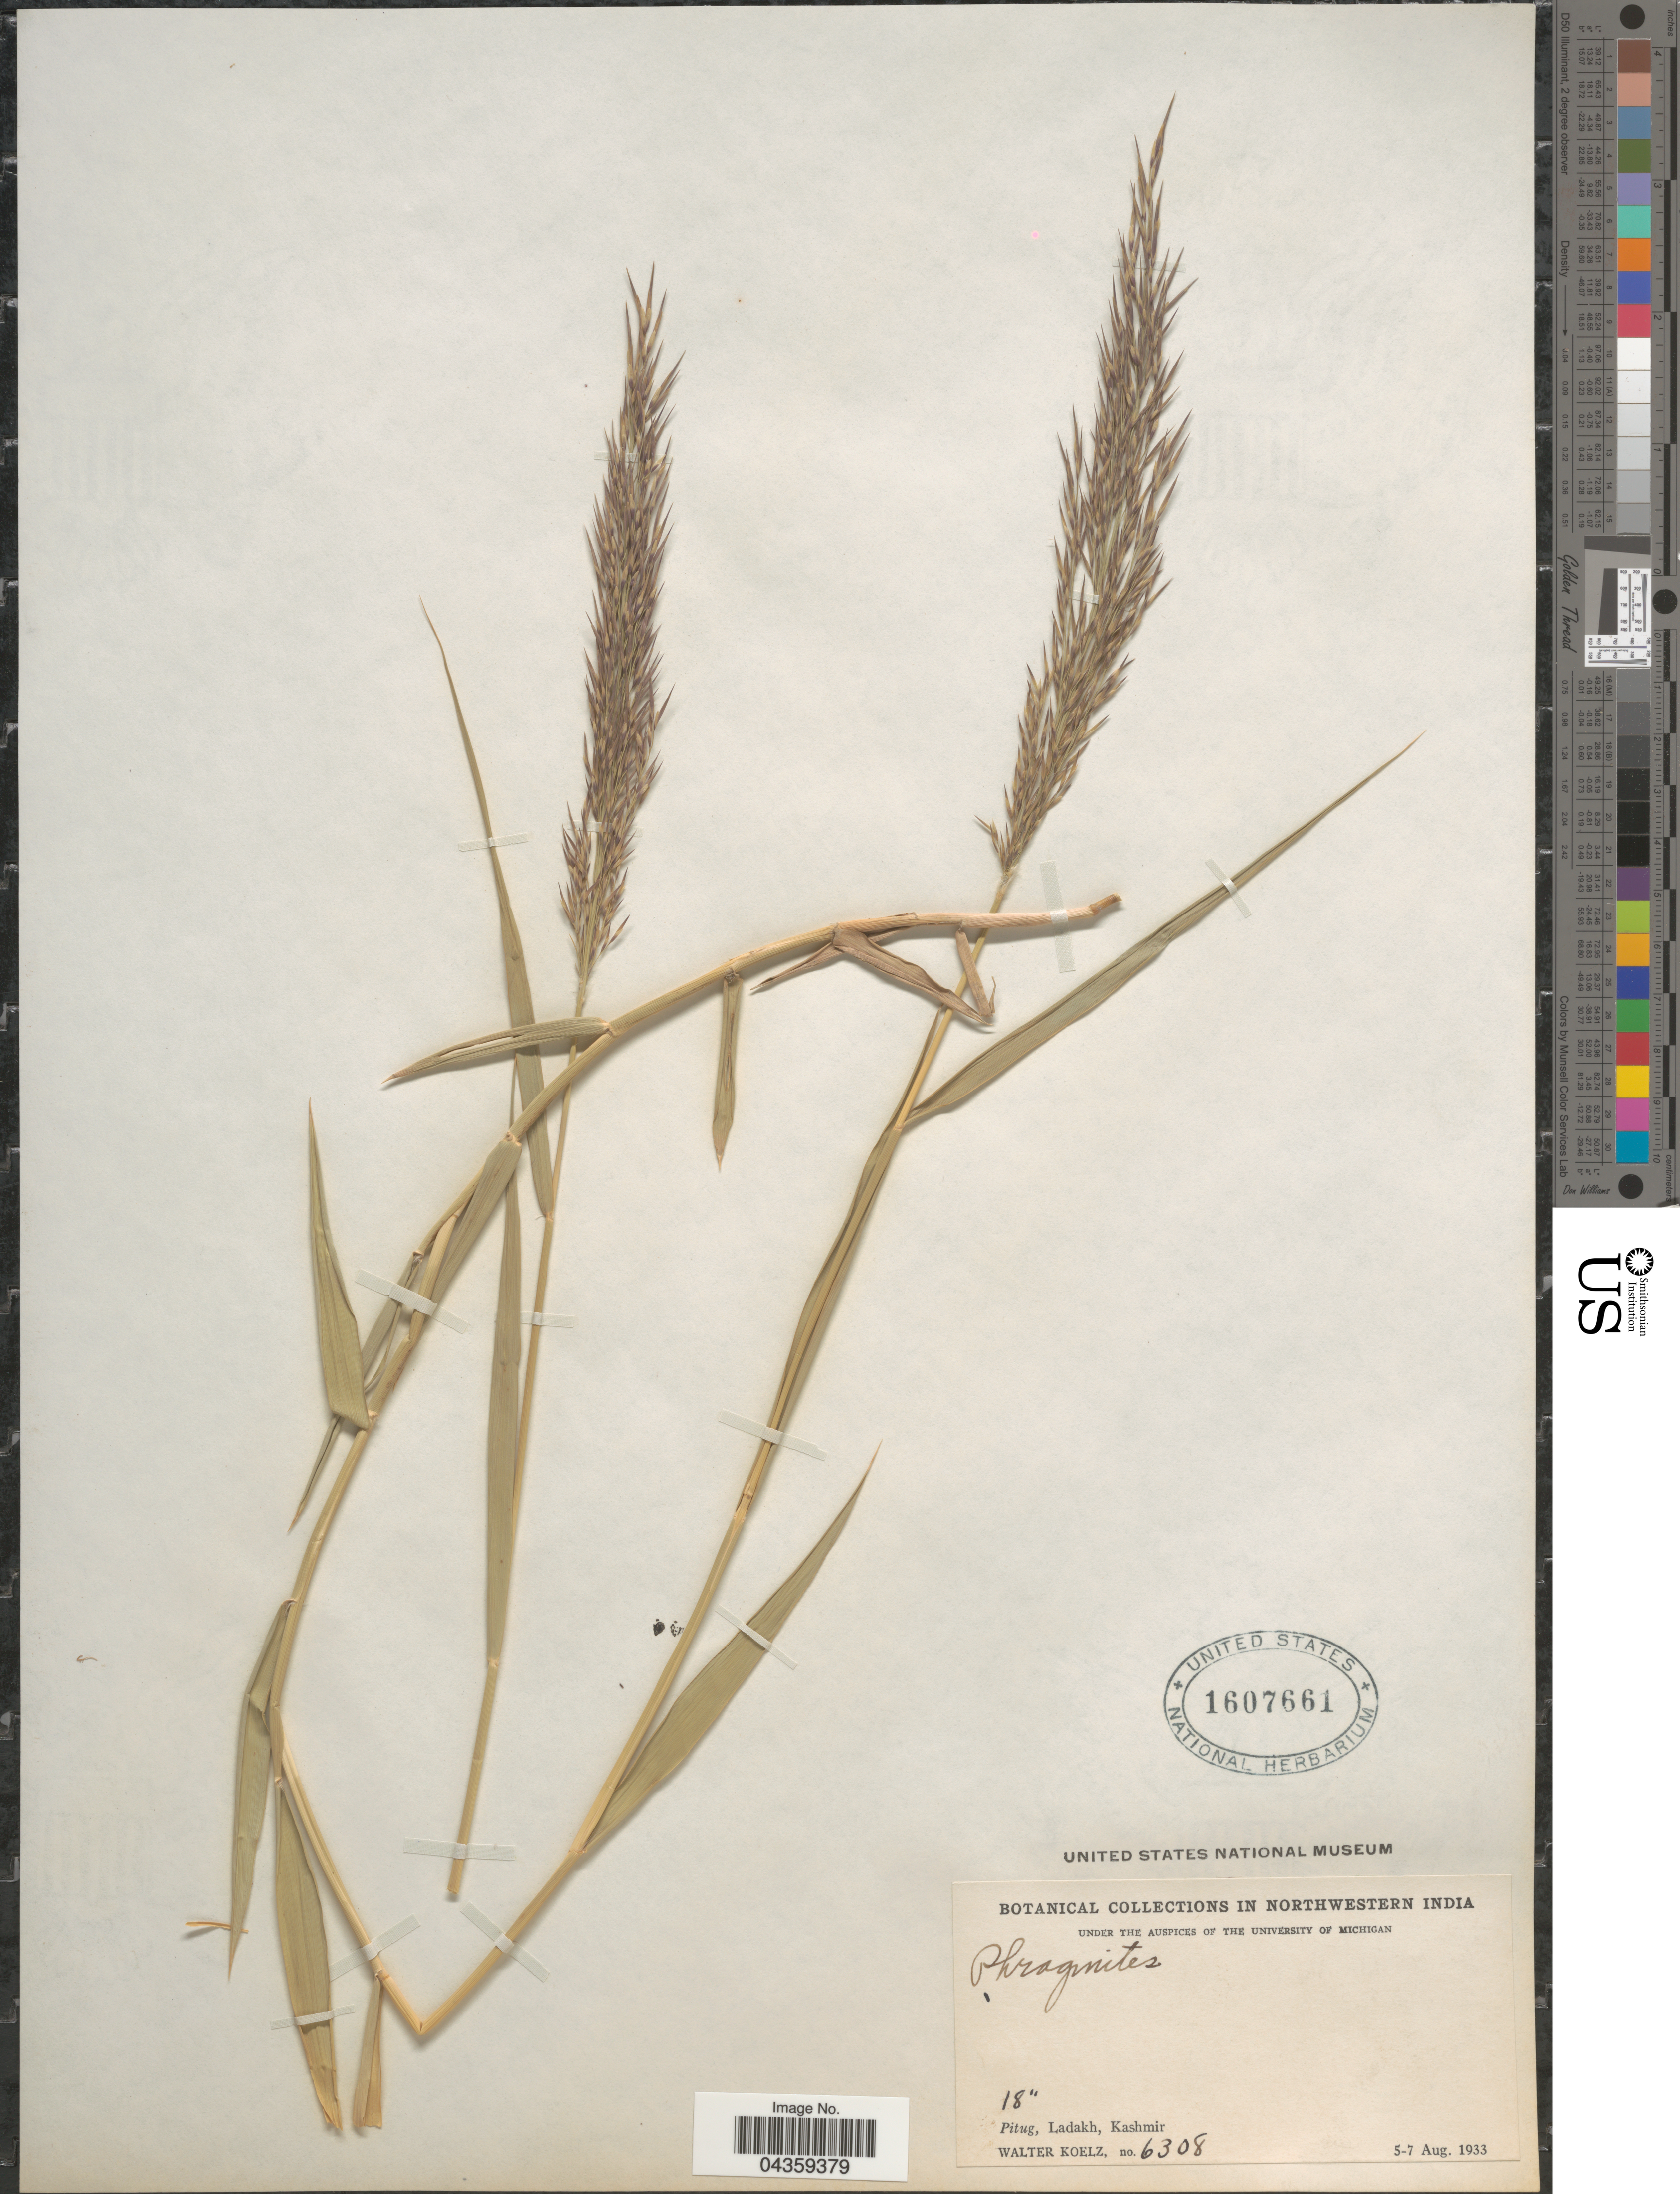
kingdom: Plantae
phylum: Tracheophyta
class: Liliopsida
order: Poales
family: Poaceae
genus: Arundo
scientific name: Arundo donax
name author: L.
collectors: W. N. Koelz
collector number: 6308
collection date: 1933-08-05/1933-08-07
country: India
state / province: Jammu and Kashmir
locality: Northwestern India. Pitug, Ladakh, Kashmir.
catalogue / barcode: US 1607661